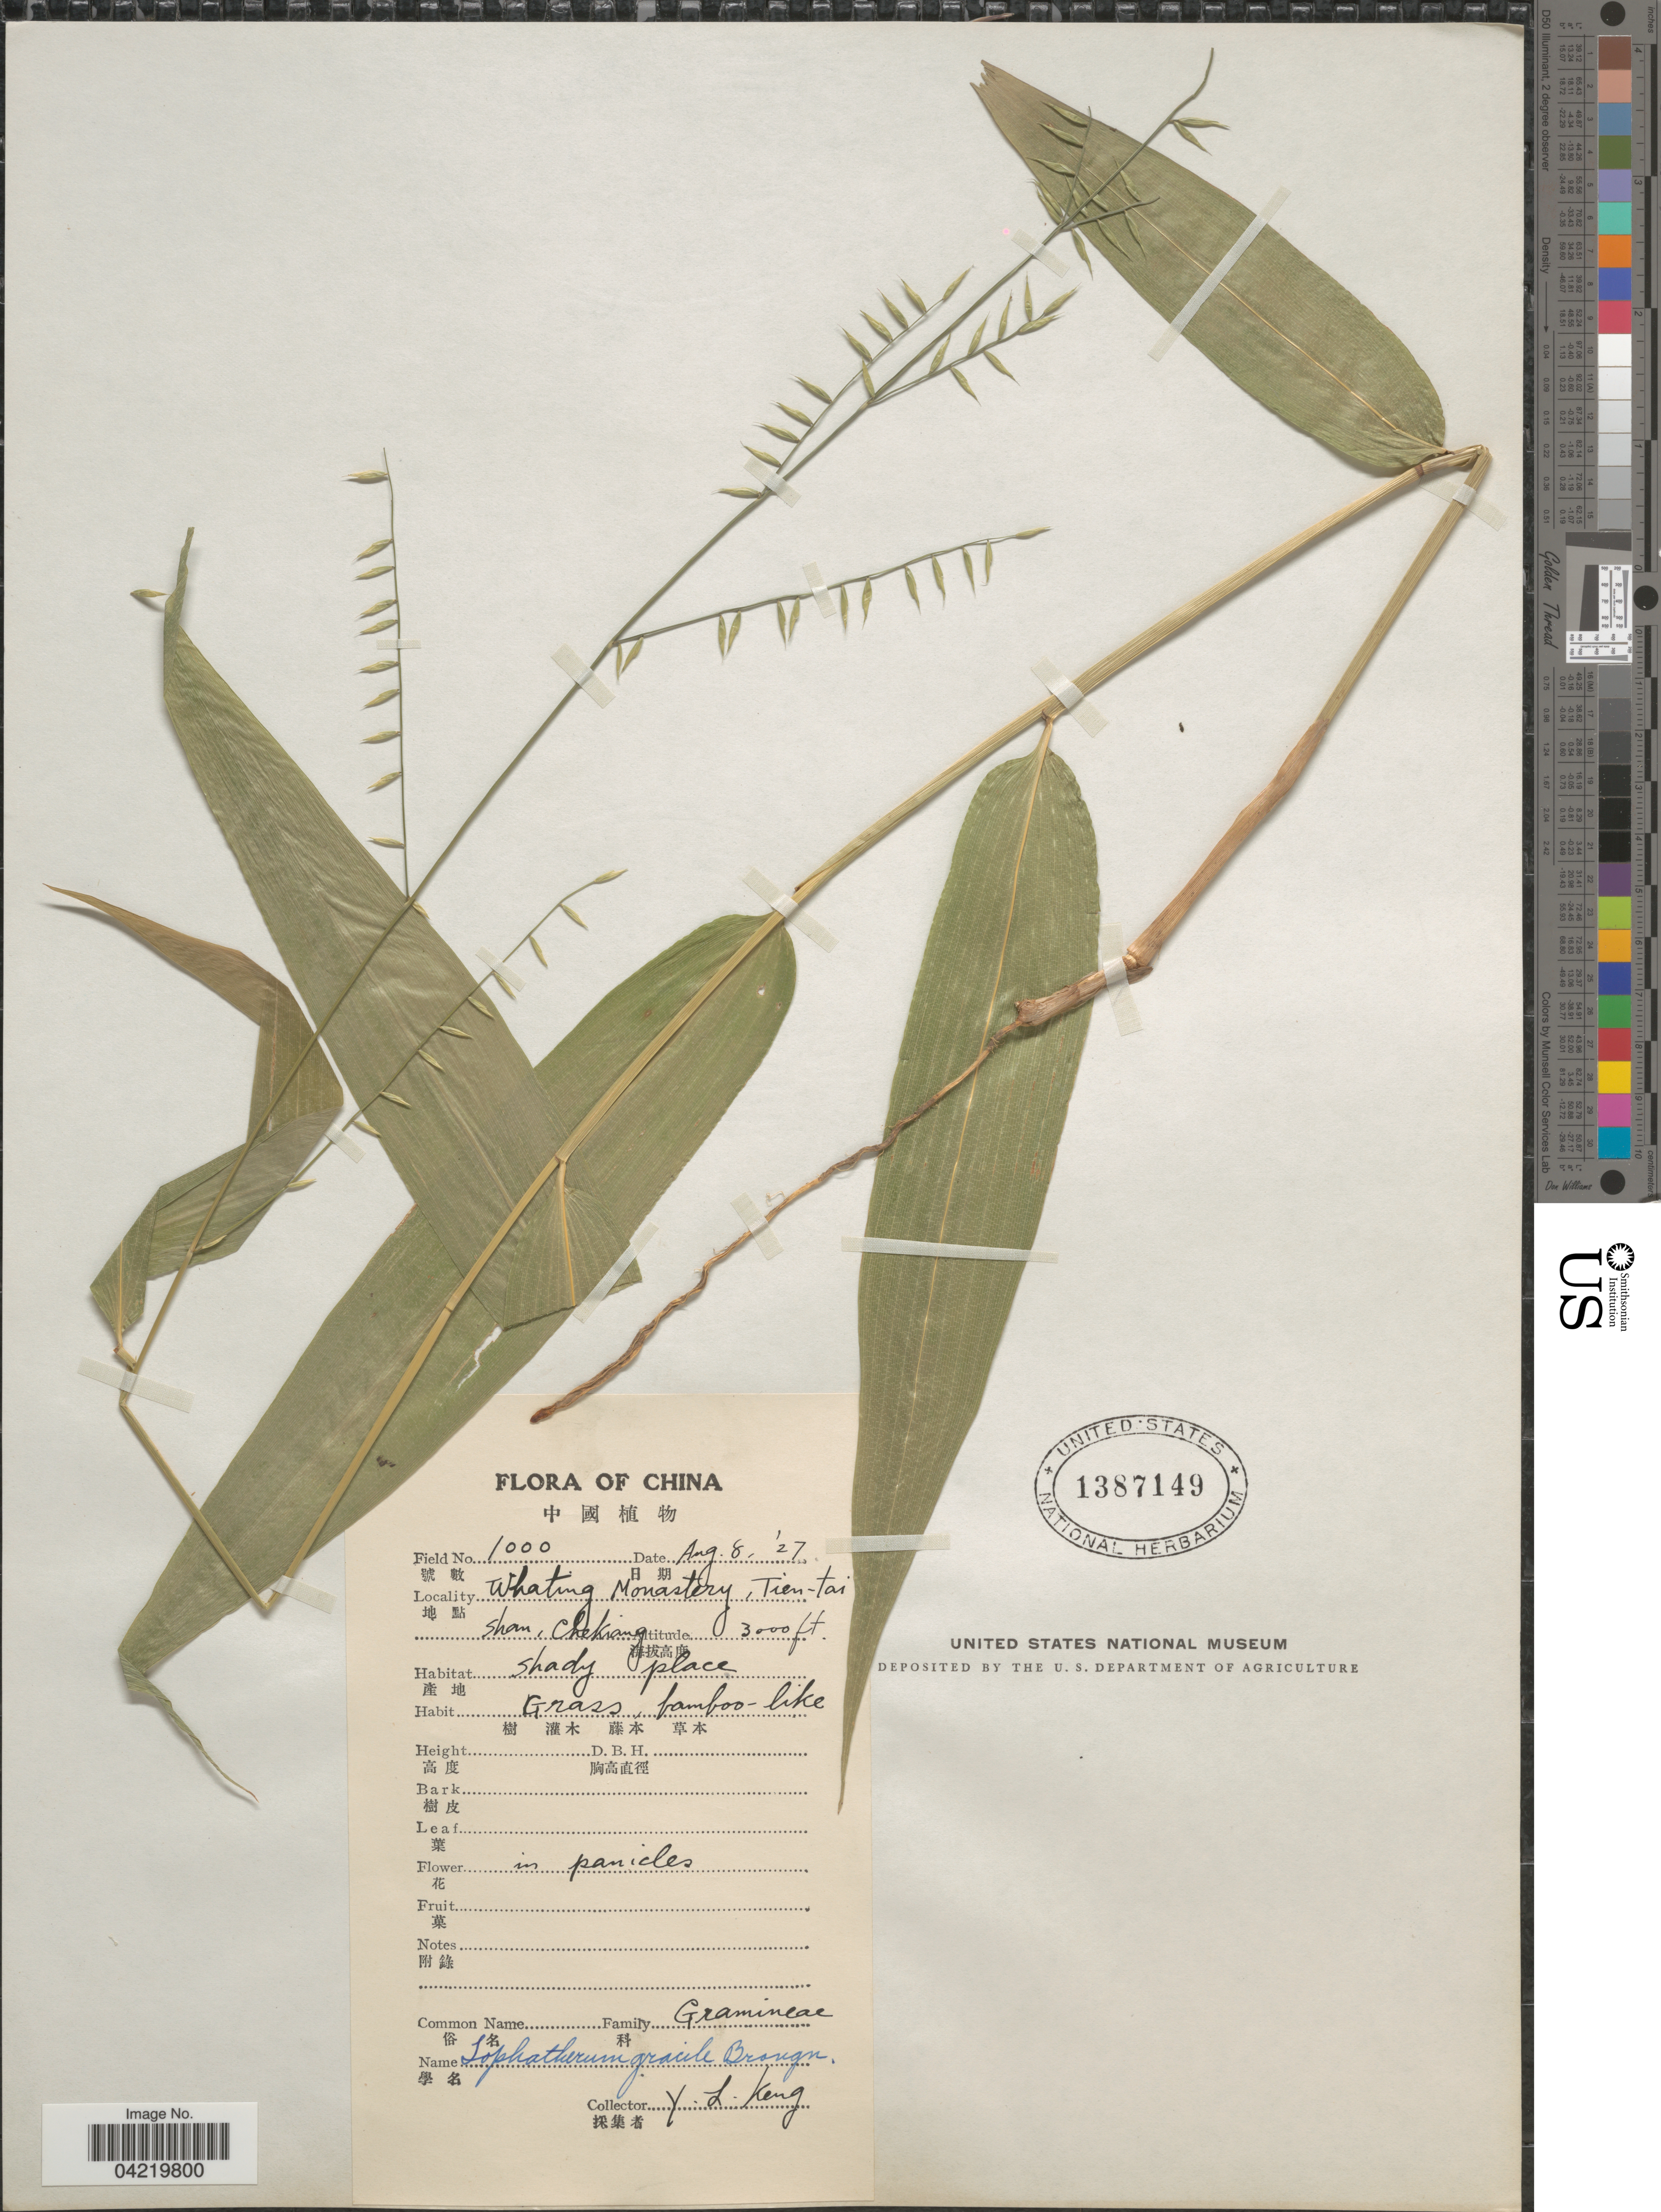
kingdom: Plantae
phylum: Tracheophyta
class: Liliopsida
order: Poales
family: Poaceae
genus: Lophatherum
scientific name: Lophatherum gracile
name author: Brongn.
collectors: Y. L. Keng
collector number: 1000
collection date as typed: Transcribed d/m/y: 8/8/27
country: China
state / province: Zhejiang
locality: X. Whating Monastery, Tien-tai shan, Chekiang.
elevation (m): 914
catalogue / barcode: US 1387149